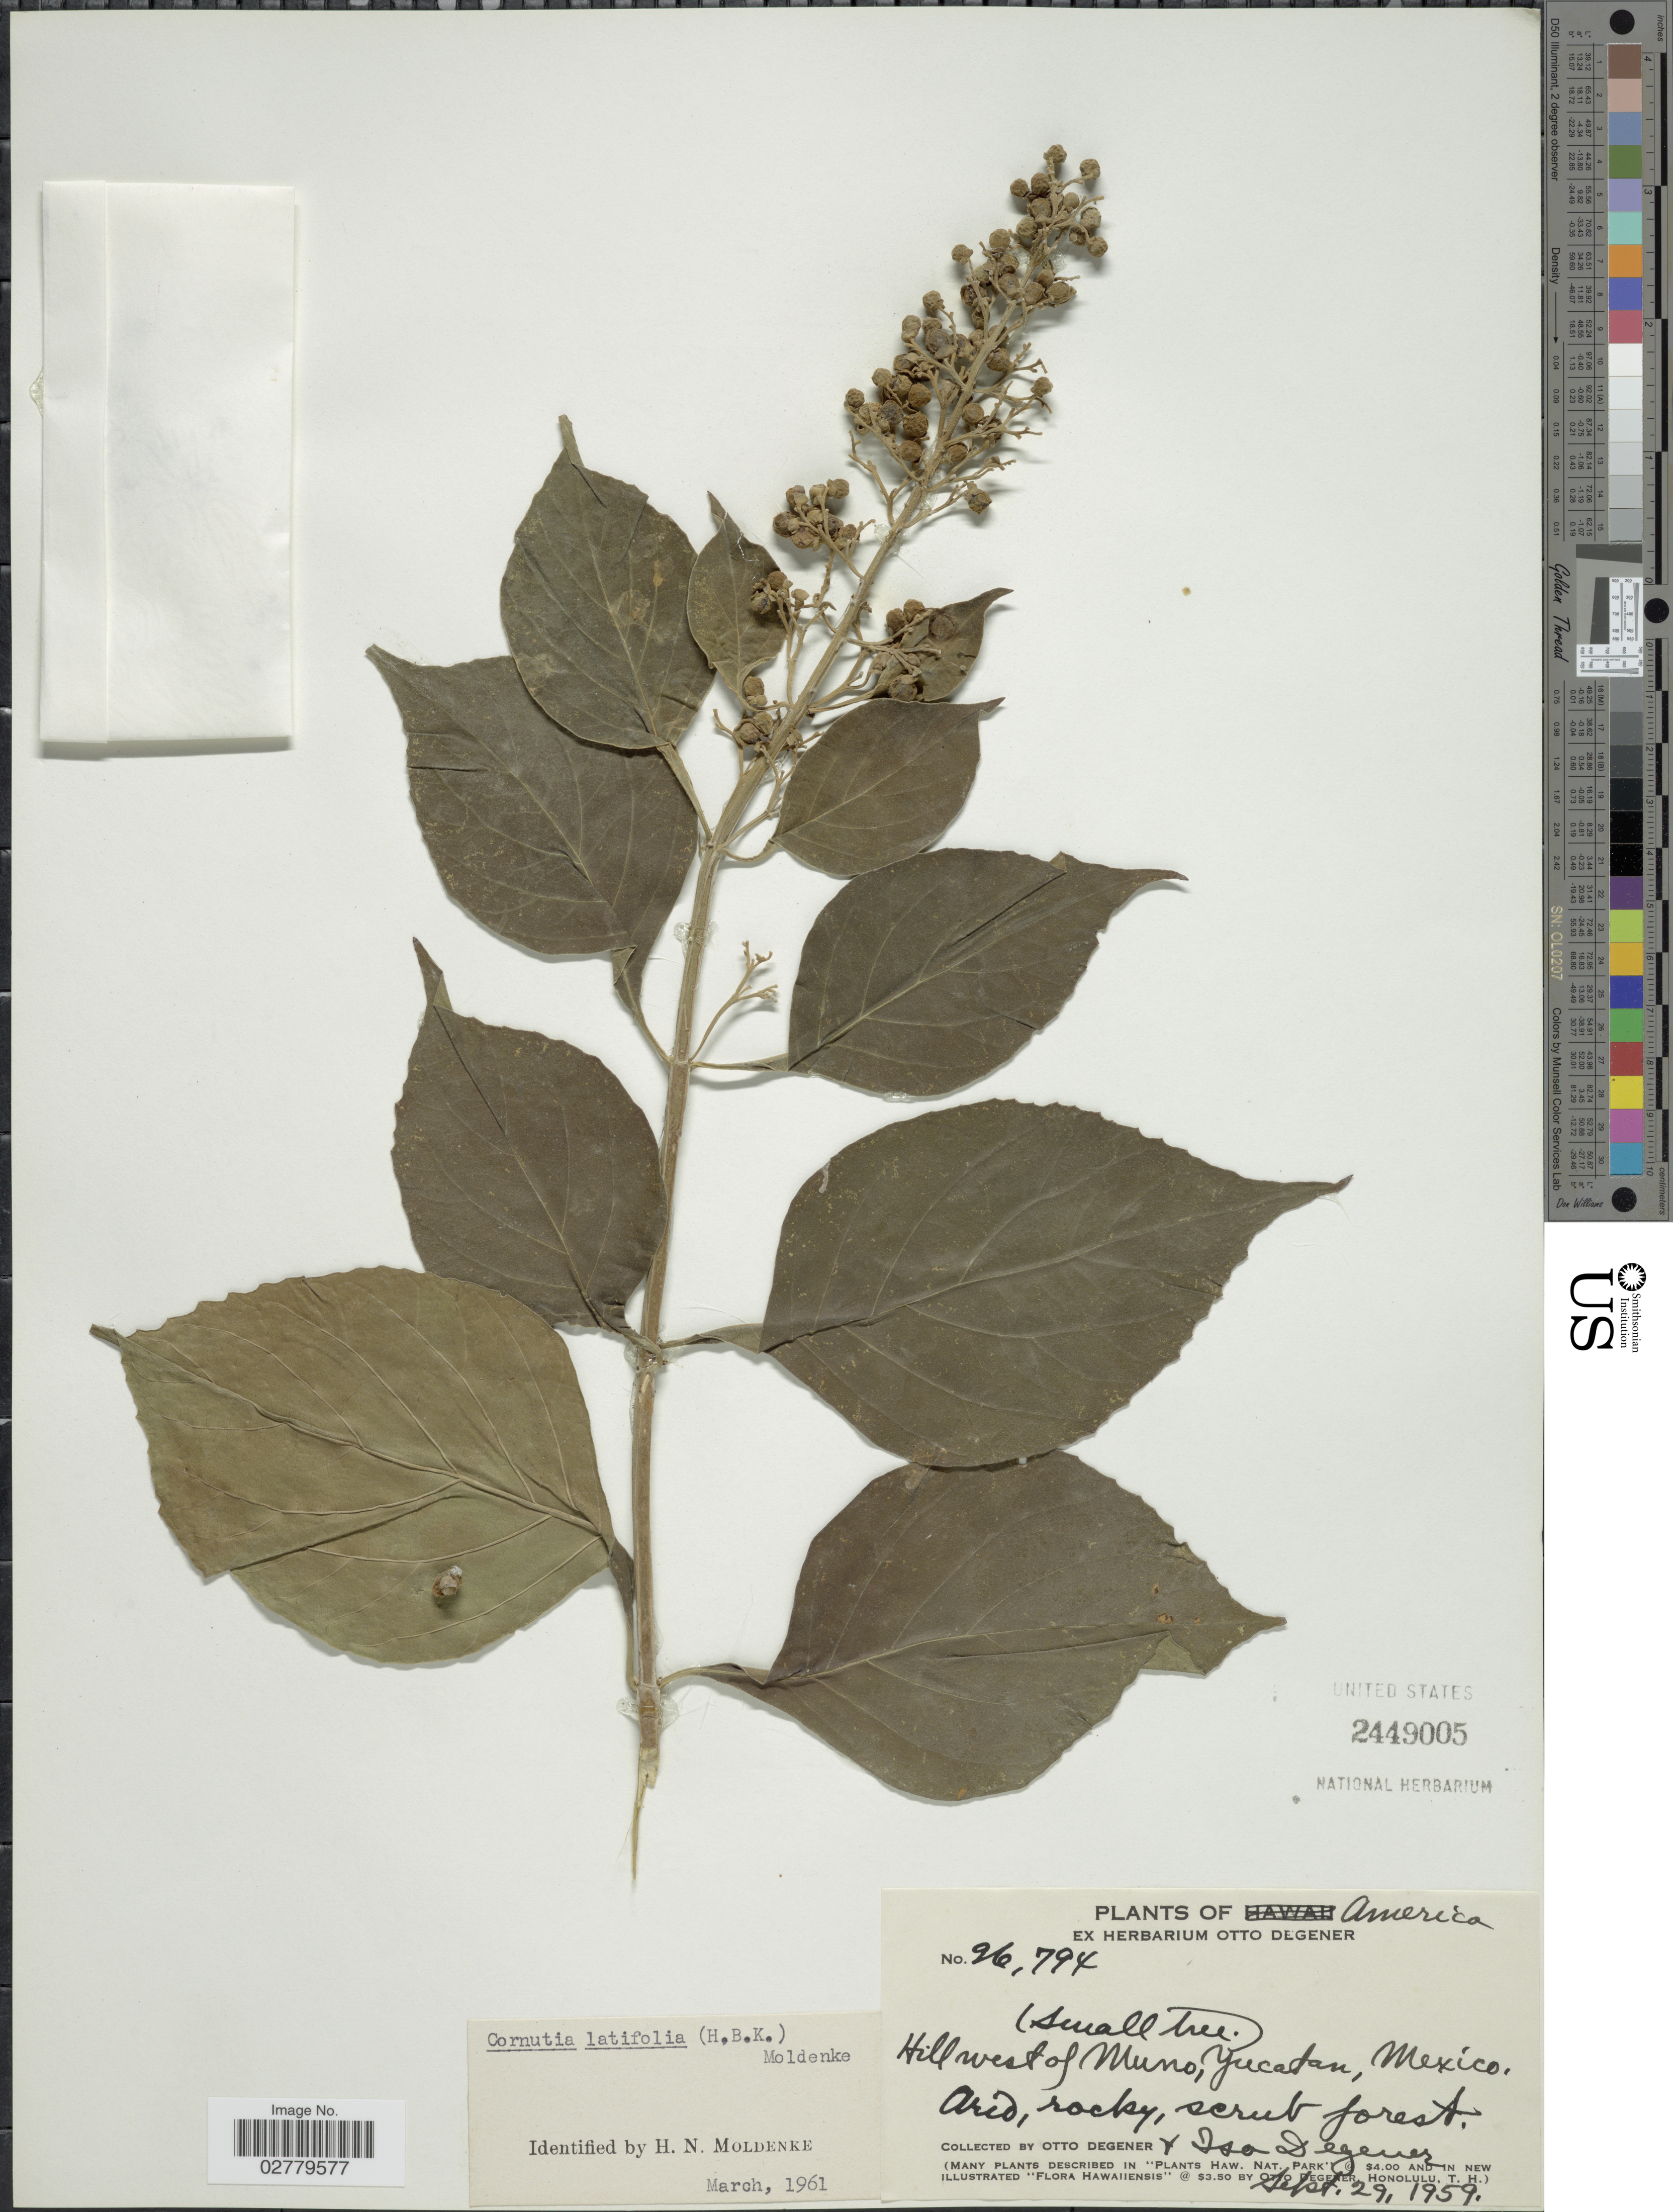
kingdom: Plantae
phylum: Tracheophyta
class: Magnoliopsida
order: Lamiales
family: Lamiaceae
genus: Cornutia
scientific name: Cornutia latifolia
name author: (Kunth) Moldenke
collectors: O. Degener & I. Degener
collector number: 26794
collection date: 1959-09-29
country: Mexico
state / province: Yucatán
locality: Hill west of Muno.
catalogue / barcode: US 2449005